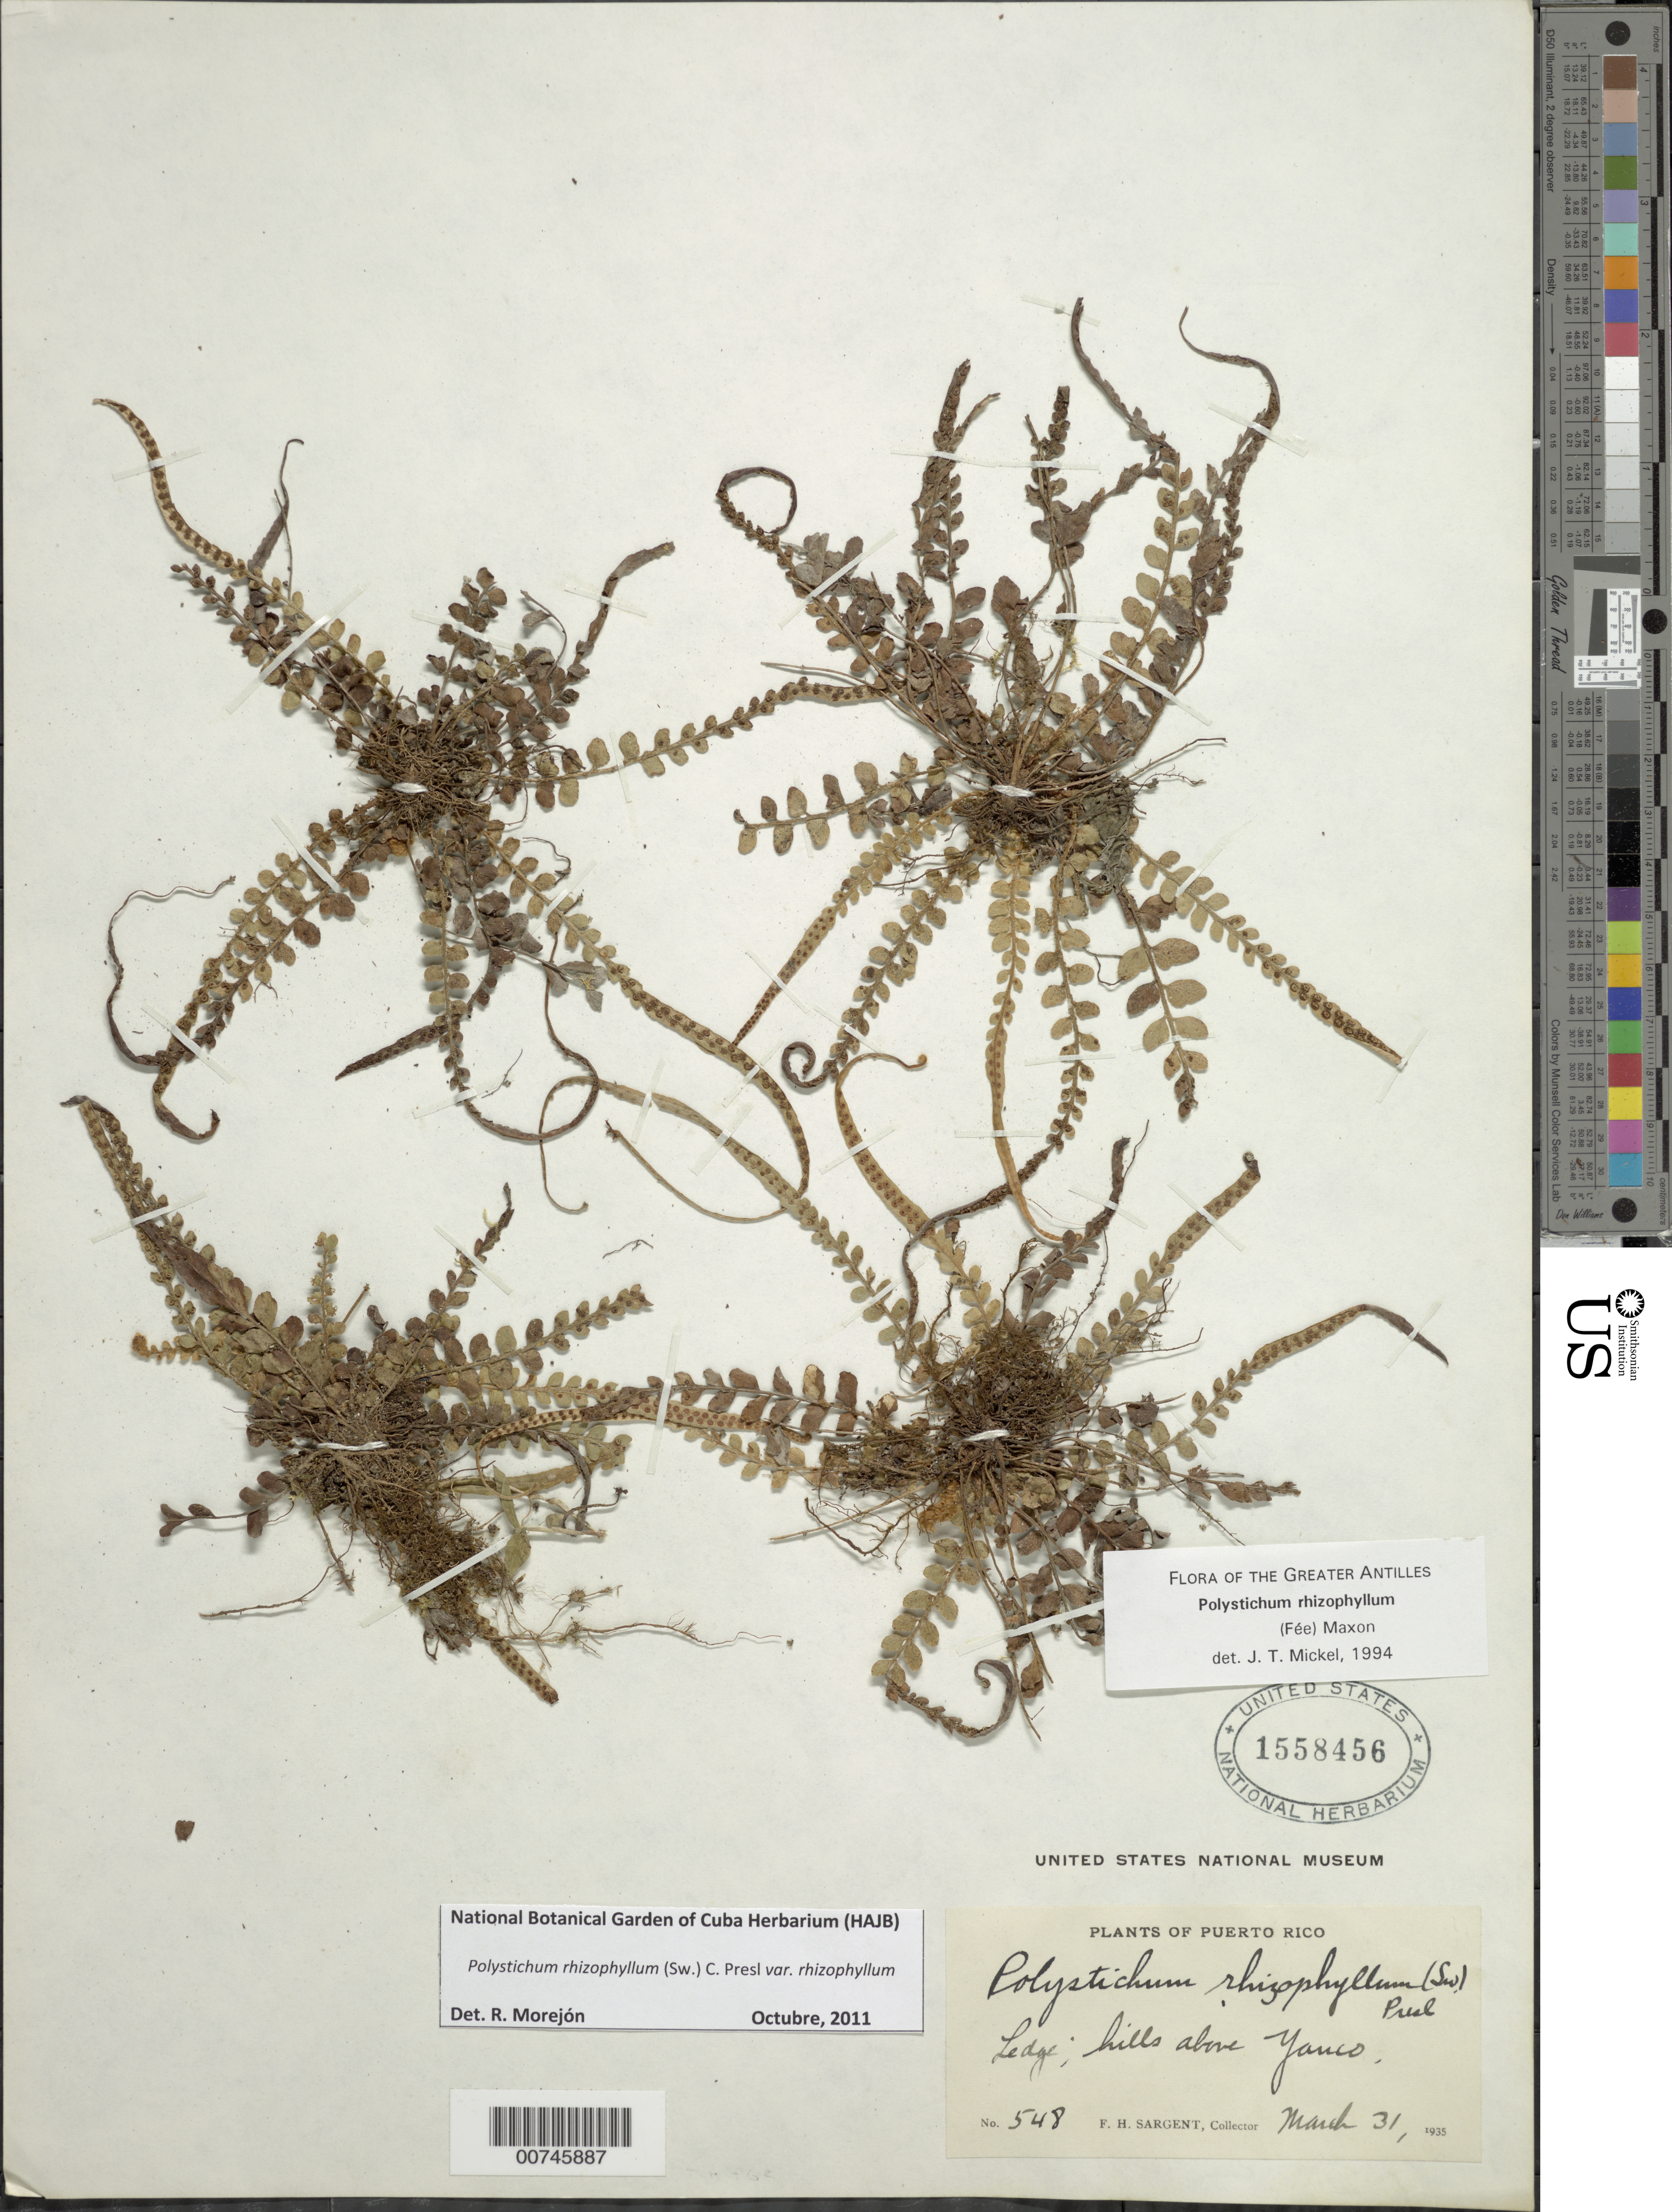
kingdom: Plantae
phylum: Tracheophyta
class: Polypodiopsida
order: Polypodiales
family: Dryopteridaceae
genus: Polystichum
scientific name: Polystichum rhizophyllum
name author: (Sw.) C. Presl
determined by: Mickel, J. T., (NY), New York Botanical Garden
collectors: F. H. Sargent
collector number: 548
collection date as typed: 21 Mar 1935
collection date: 1935-03-21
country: Puerto Rico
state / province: Yauco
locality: Hills above Yauco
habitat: Ledge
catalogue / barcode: US 1558456